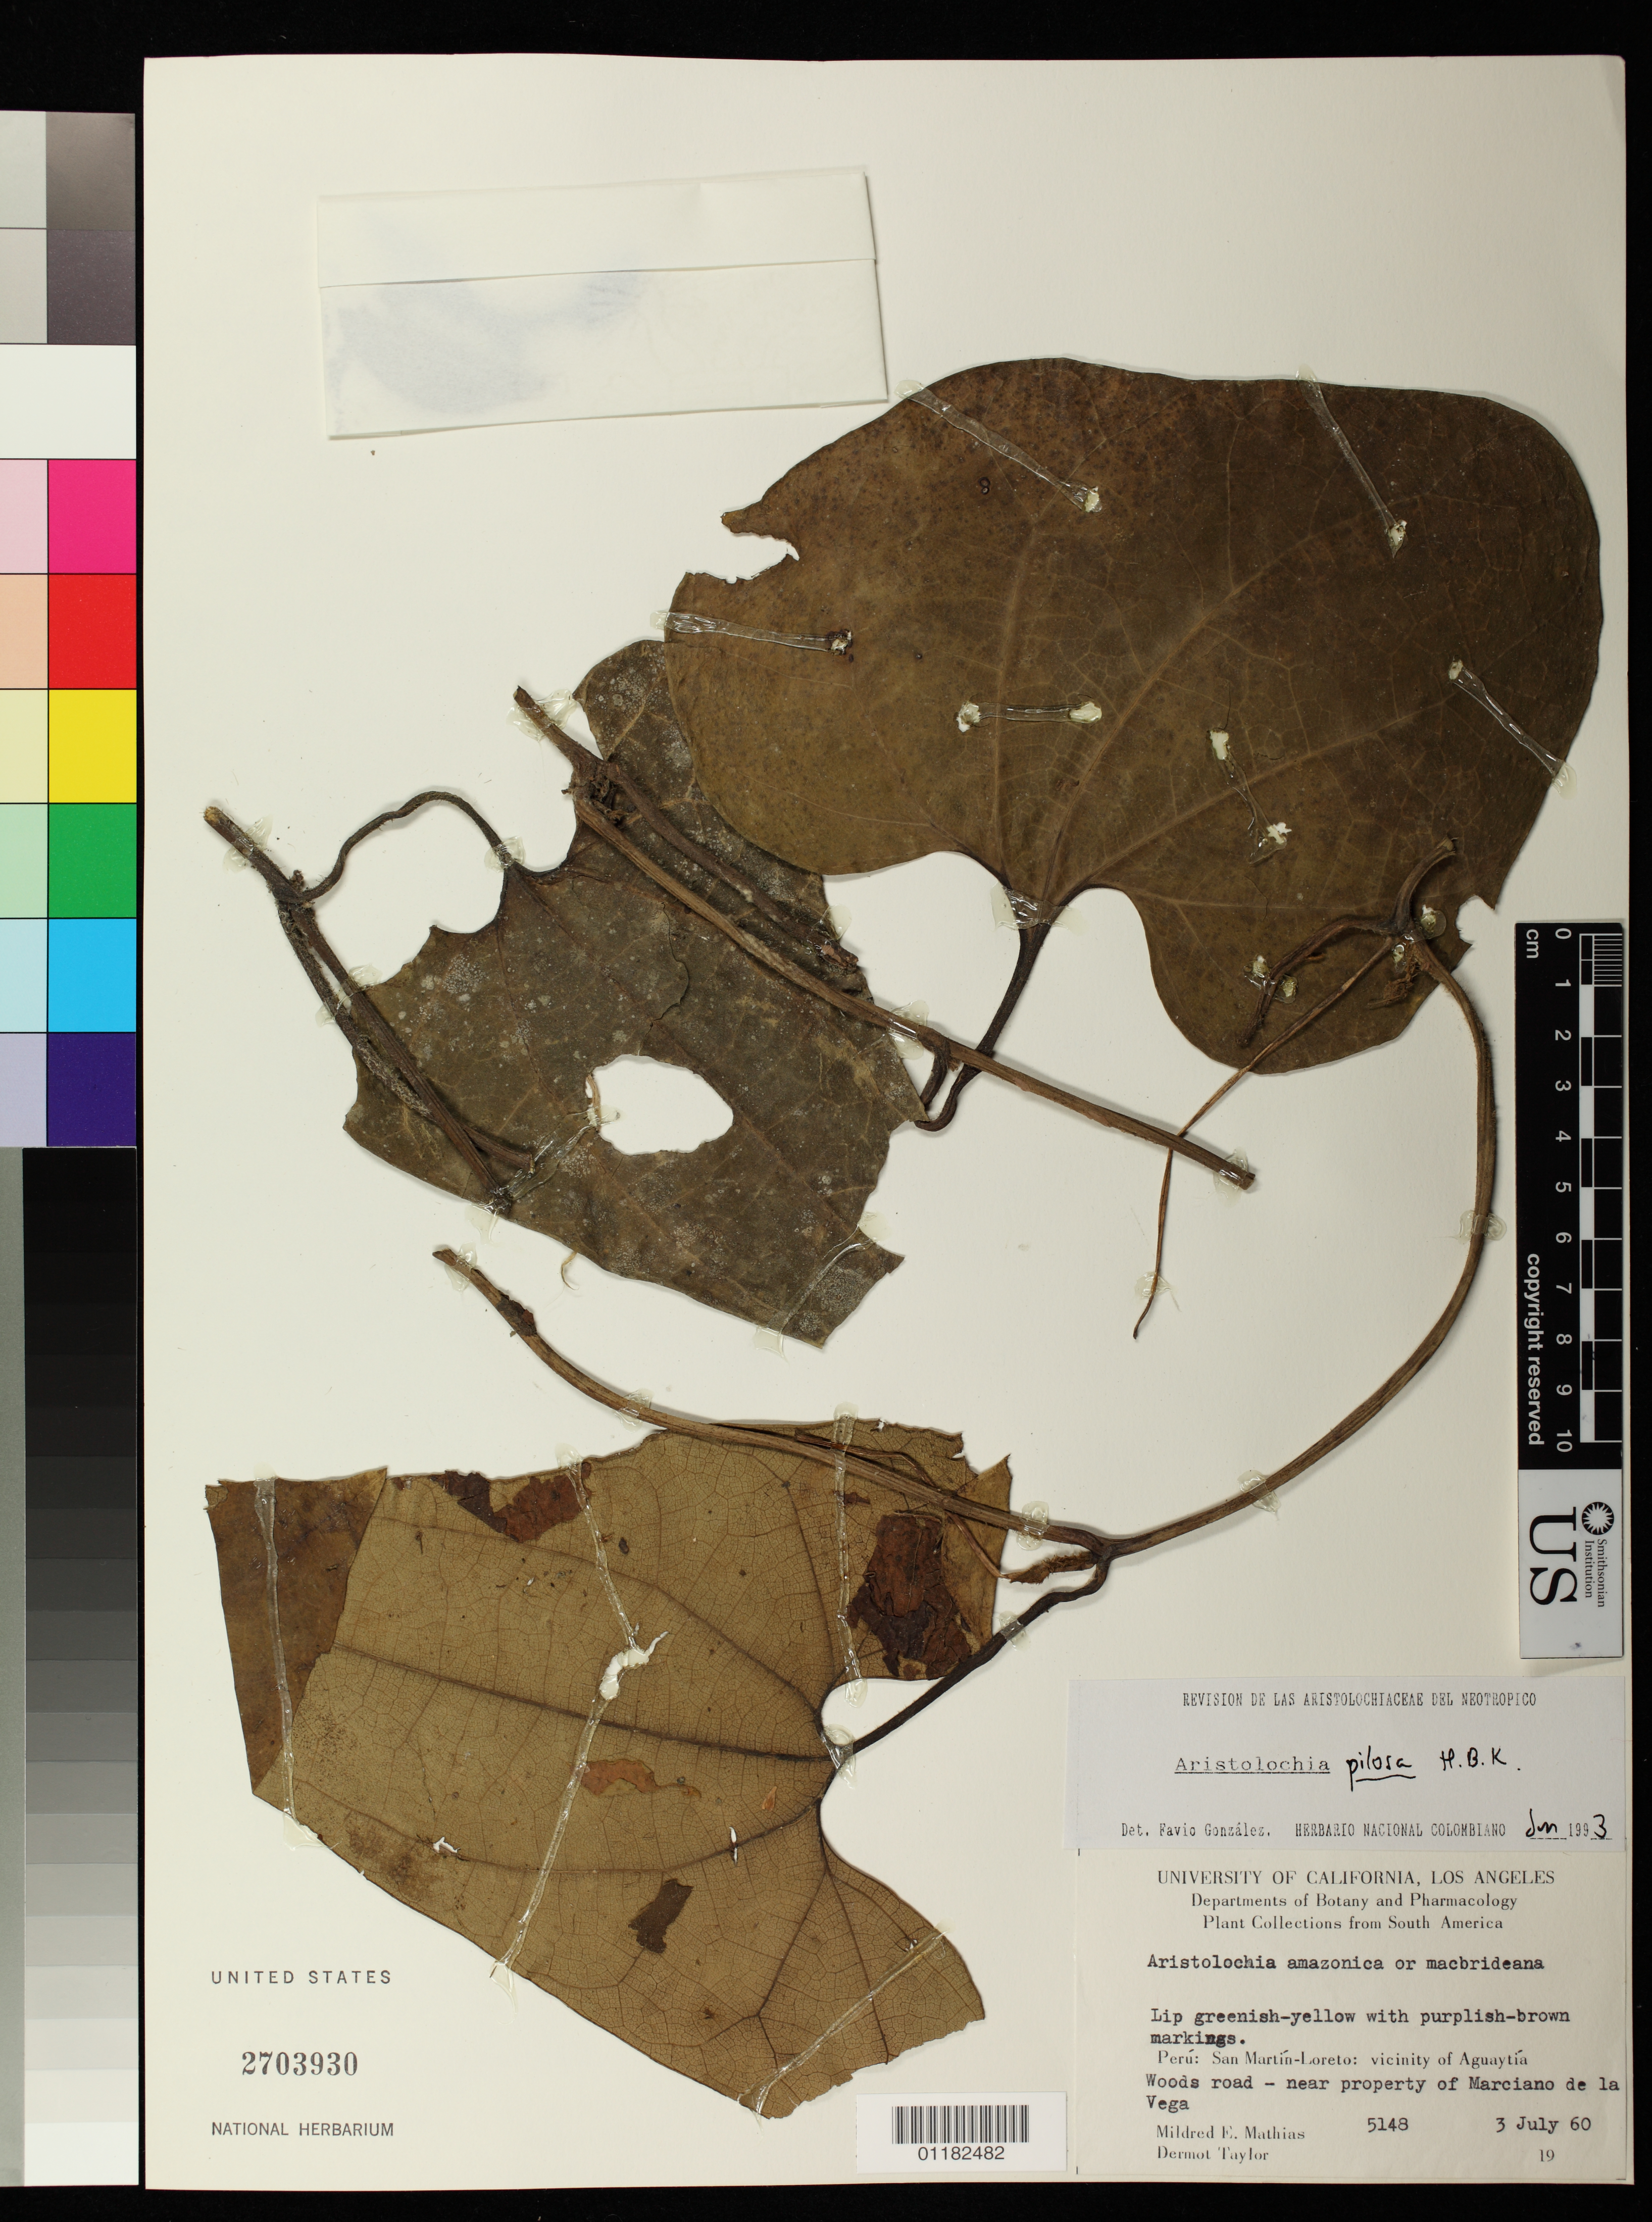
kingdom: Plantae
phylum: Tracheophyta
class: Magnoliopsida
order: Piperales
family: Aristolochiaceae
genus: Aristolochia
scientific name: Aristolochia pilosa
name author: Kunth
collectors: M. E. Mathias & D. Taylor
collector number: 5148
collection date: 1960-07-03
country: Peru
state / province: San Martín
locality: Loreto Vicinity of Aguaytía Woods road - near property of Marciano de la Vega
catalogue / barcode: US 2703930